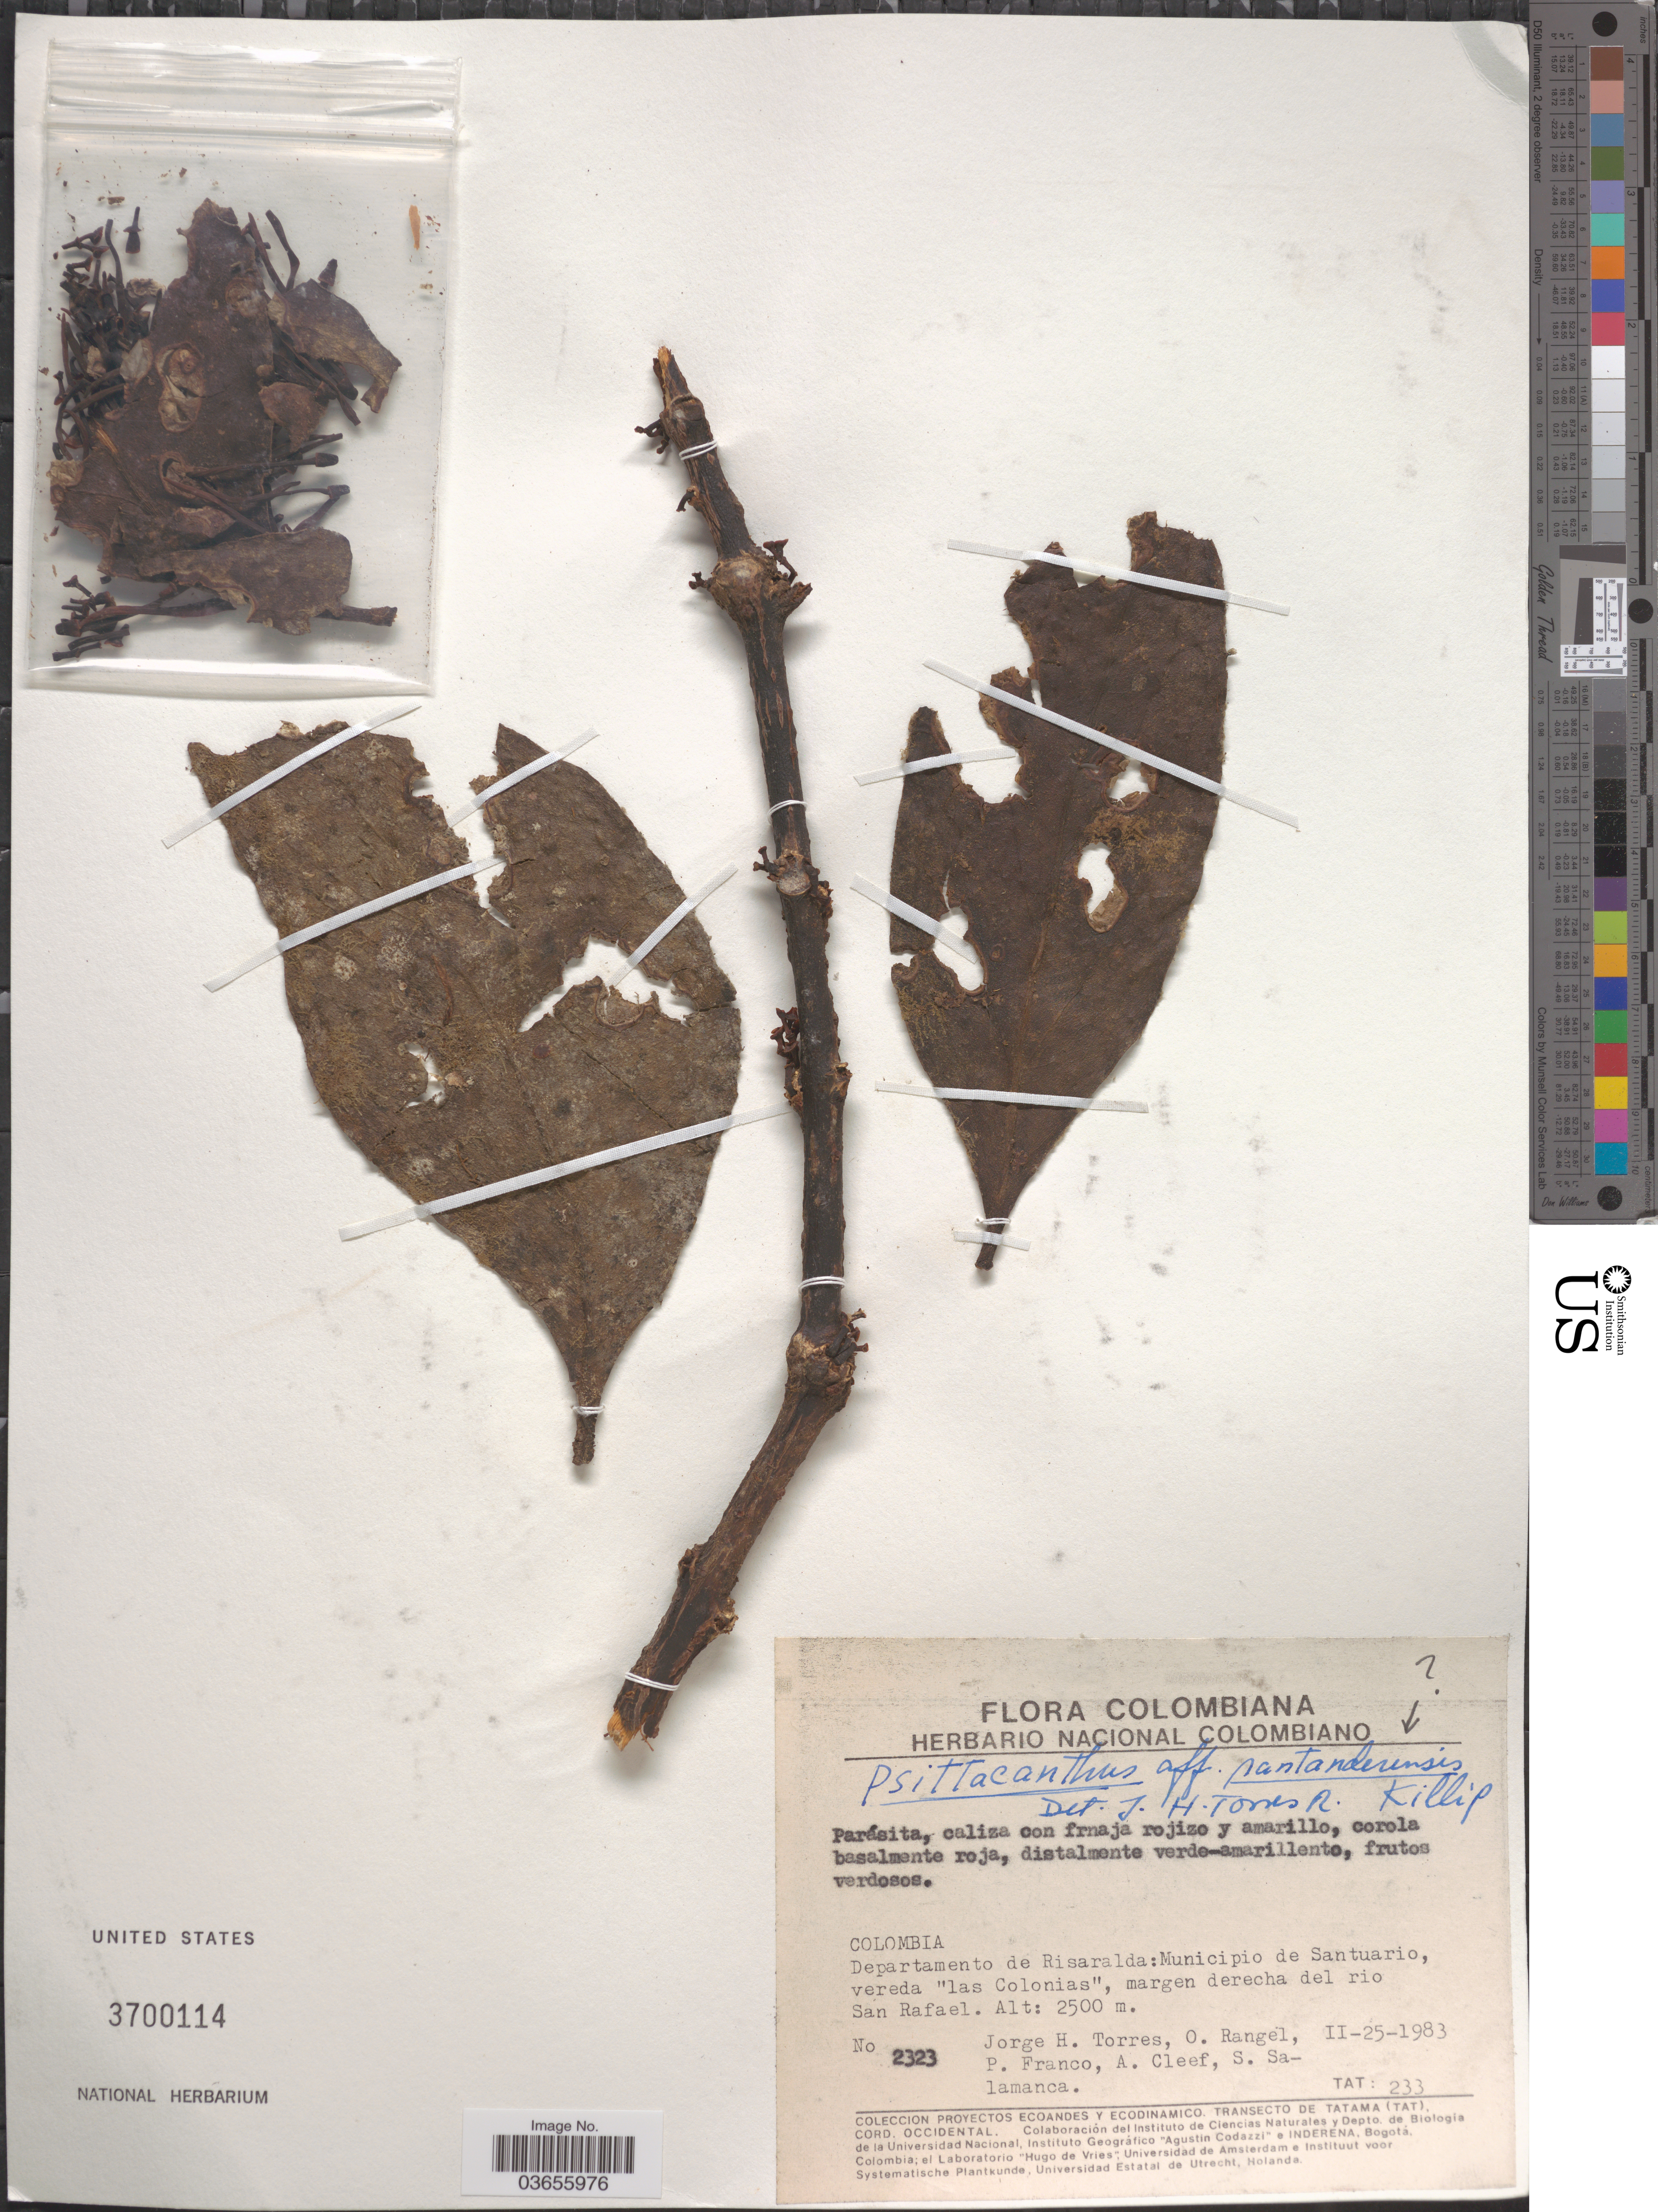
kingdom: Plantae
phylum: Tracheophyta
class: Magnoliopsida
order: Santalales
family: Loranthaceae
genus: Psittacanthus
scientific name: Psittacanthus sp.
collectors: J. H. Torres, O. Rangel, P. Franco, A. M. Cleef & S. Salamanca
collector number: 2323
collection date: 1983-02-25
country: Colombia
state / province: Risaralda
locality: Departamento de Risaralda: Municipio de Santuario, vereda "las Colonias", margen derecha del rio San Rafael.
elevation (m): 2500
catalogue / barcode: US 3700114